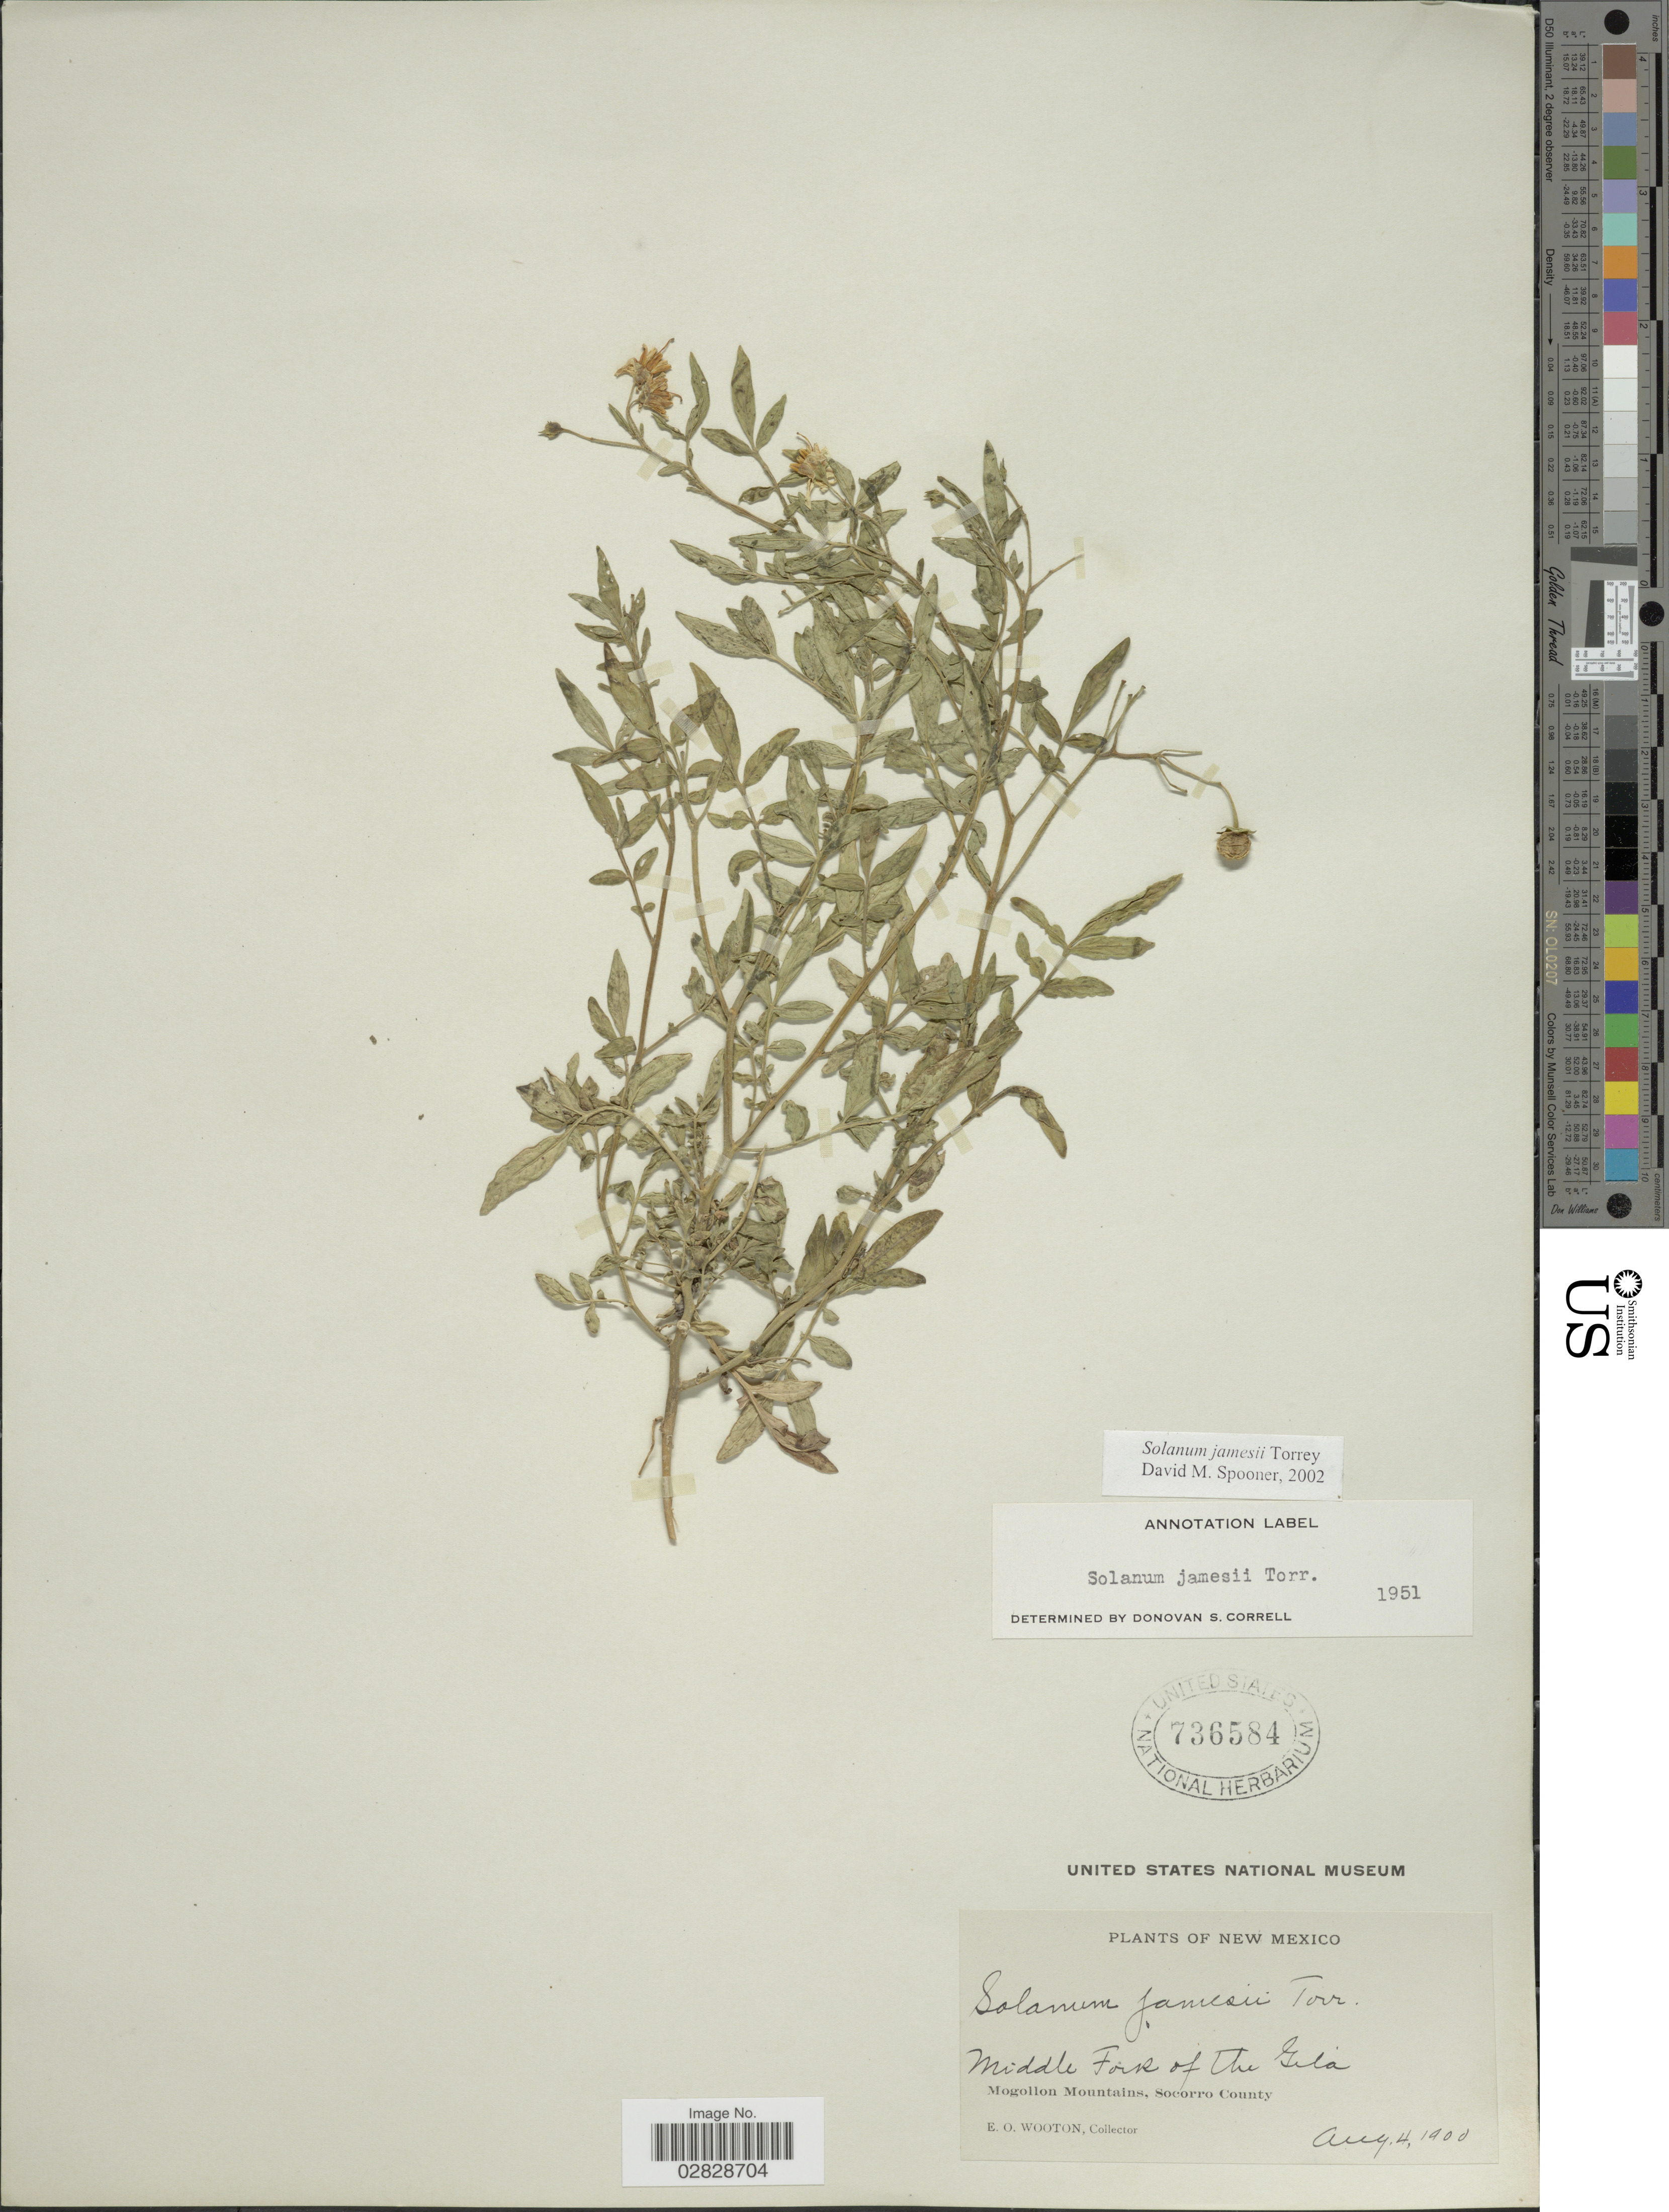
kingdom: Plantae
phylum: Tracheophyta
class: Magnoliopsida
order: Solanales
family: Solanaceae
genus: Solanum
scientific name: Solanum jamesii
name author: Torr.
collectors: E. O. Wooton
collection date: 1900-08-04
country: United States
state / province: New Mexico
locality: Middle Fork of the Isla. Mogollon Mountains, Socorro County.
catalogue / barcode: US 736584